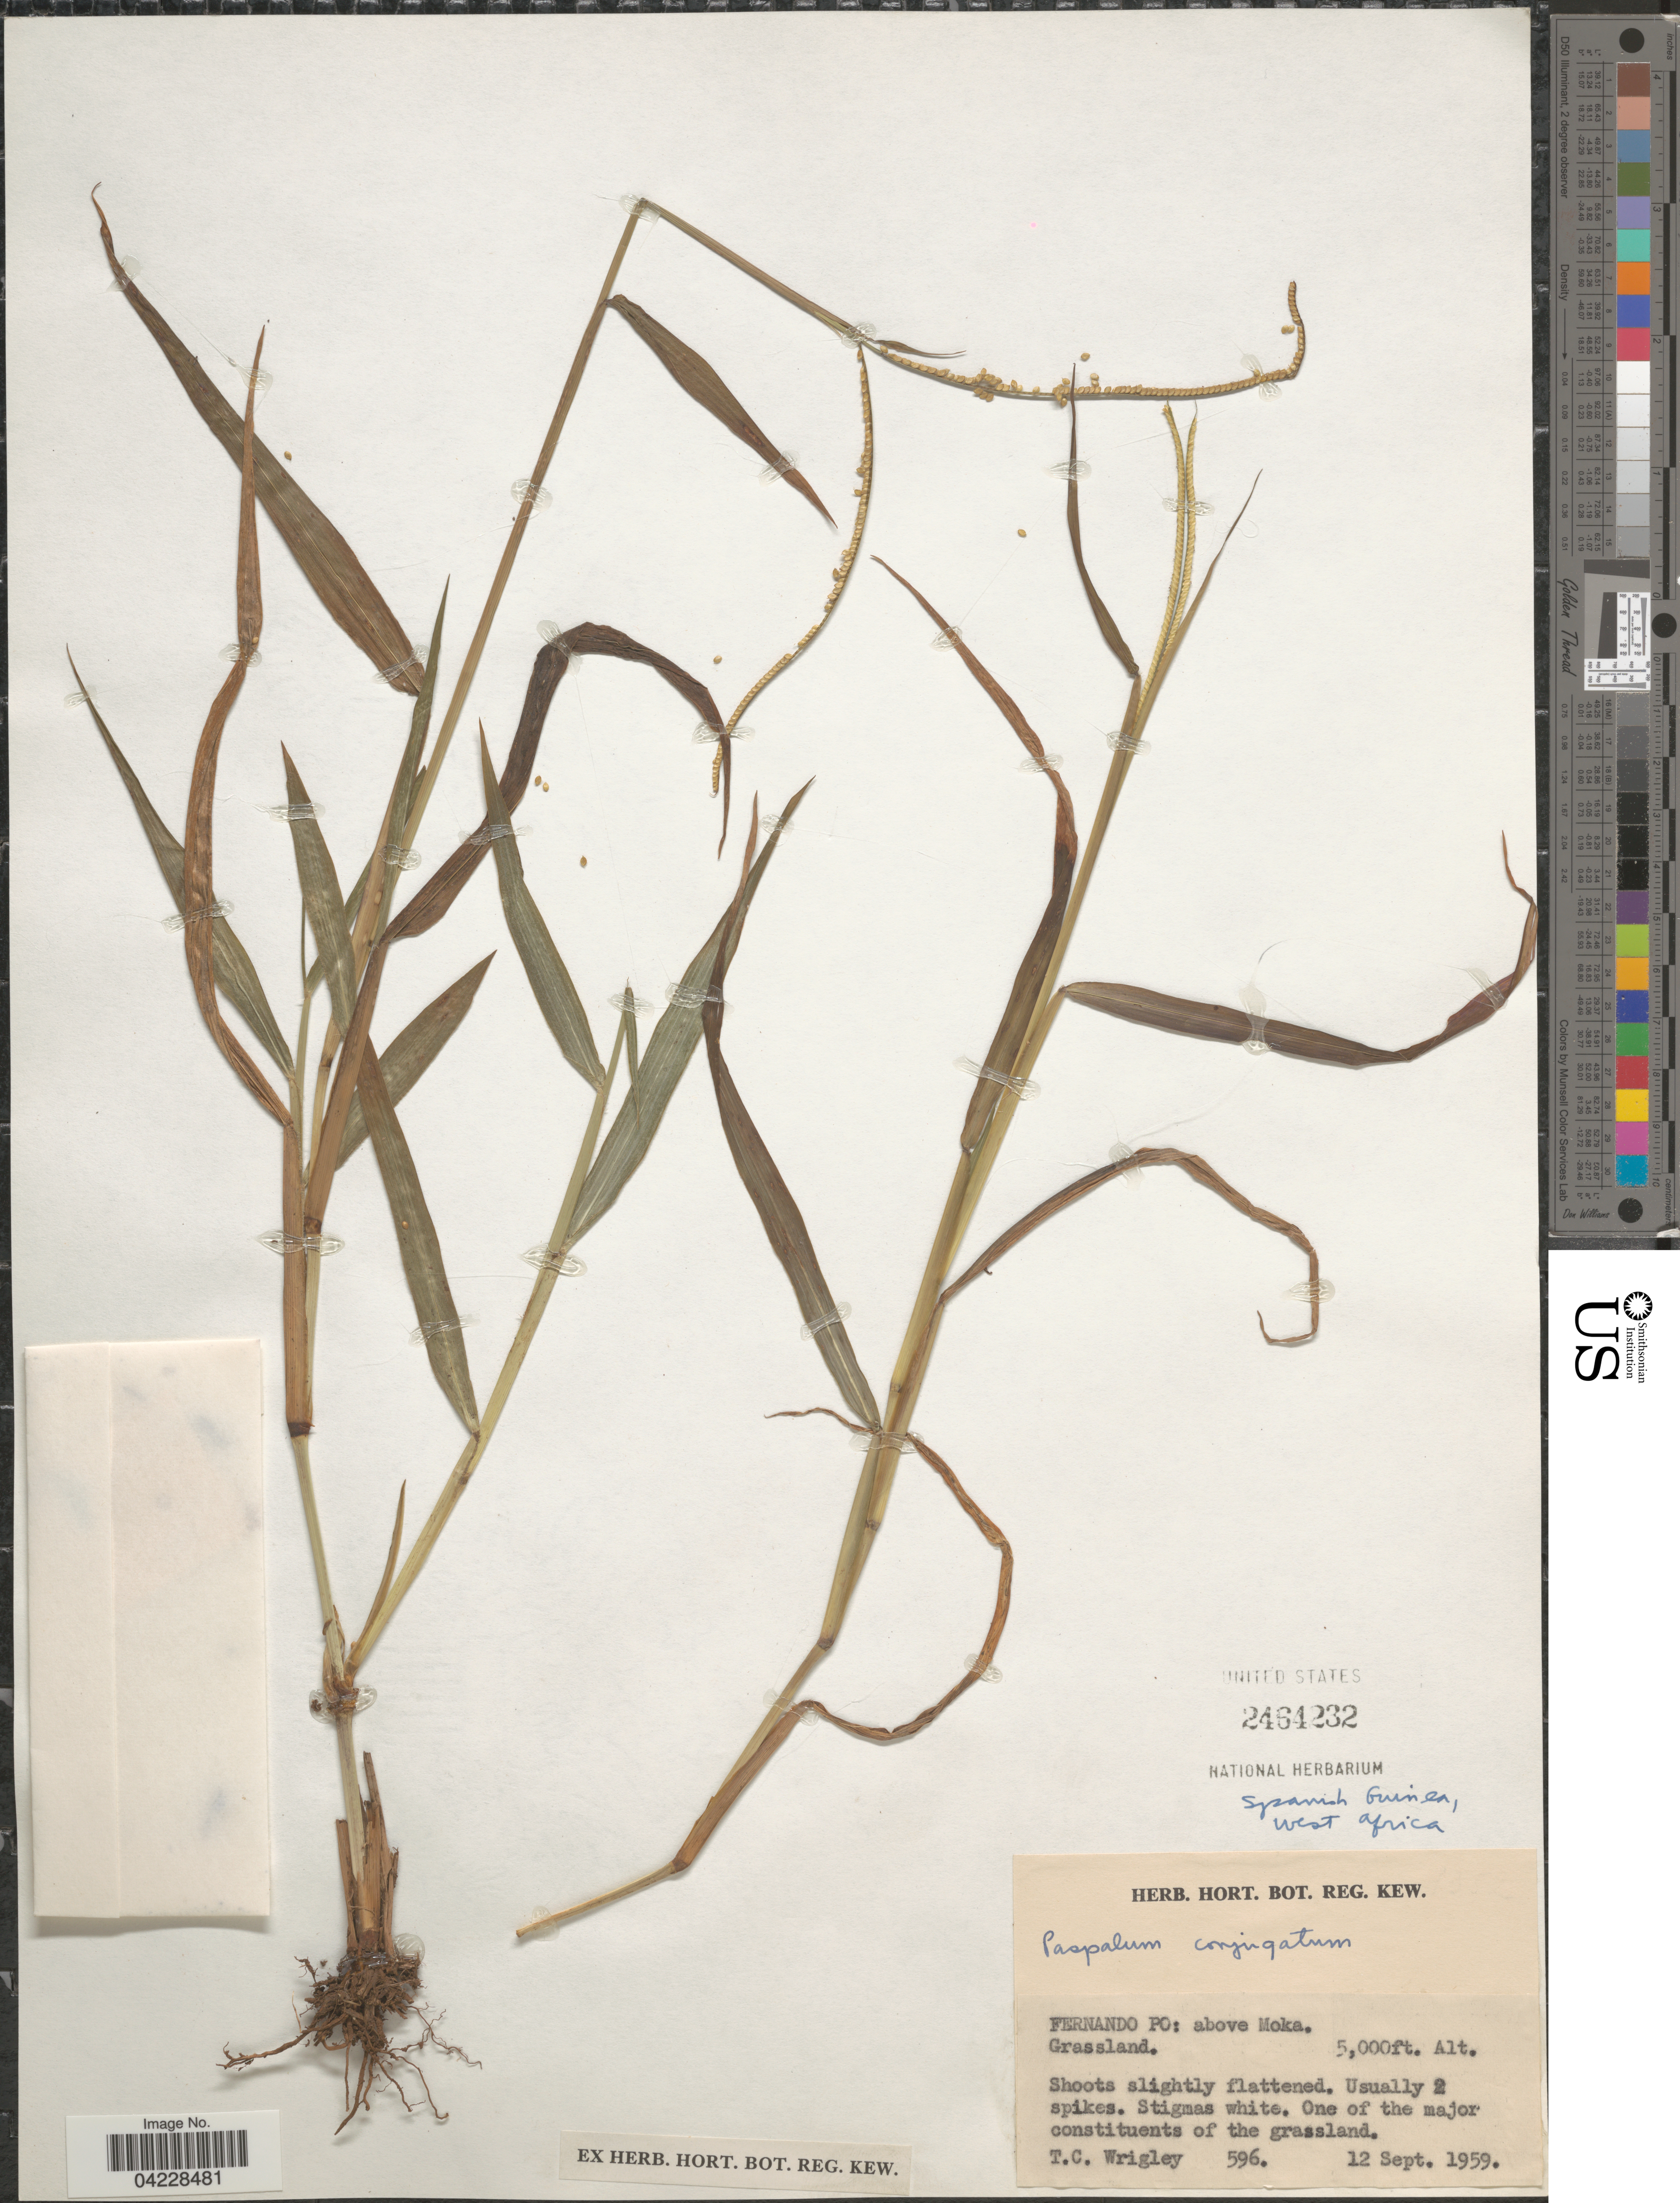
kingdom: Plantae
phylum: Tracheophyta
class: Liliopsida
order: Poales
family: Poaceae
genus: Paspalum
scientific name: Paspalum conjugatum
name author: P.J. Bergius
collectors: T. Wrigley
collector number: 596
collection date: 1959-09-12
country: Mauritius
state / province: Moka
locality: Fernando PO: above Moka.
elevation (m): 1524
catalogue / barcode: US 2464232